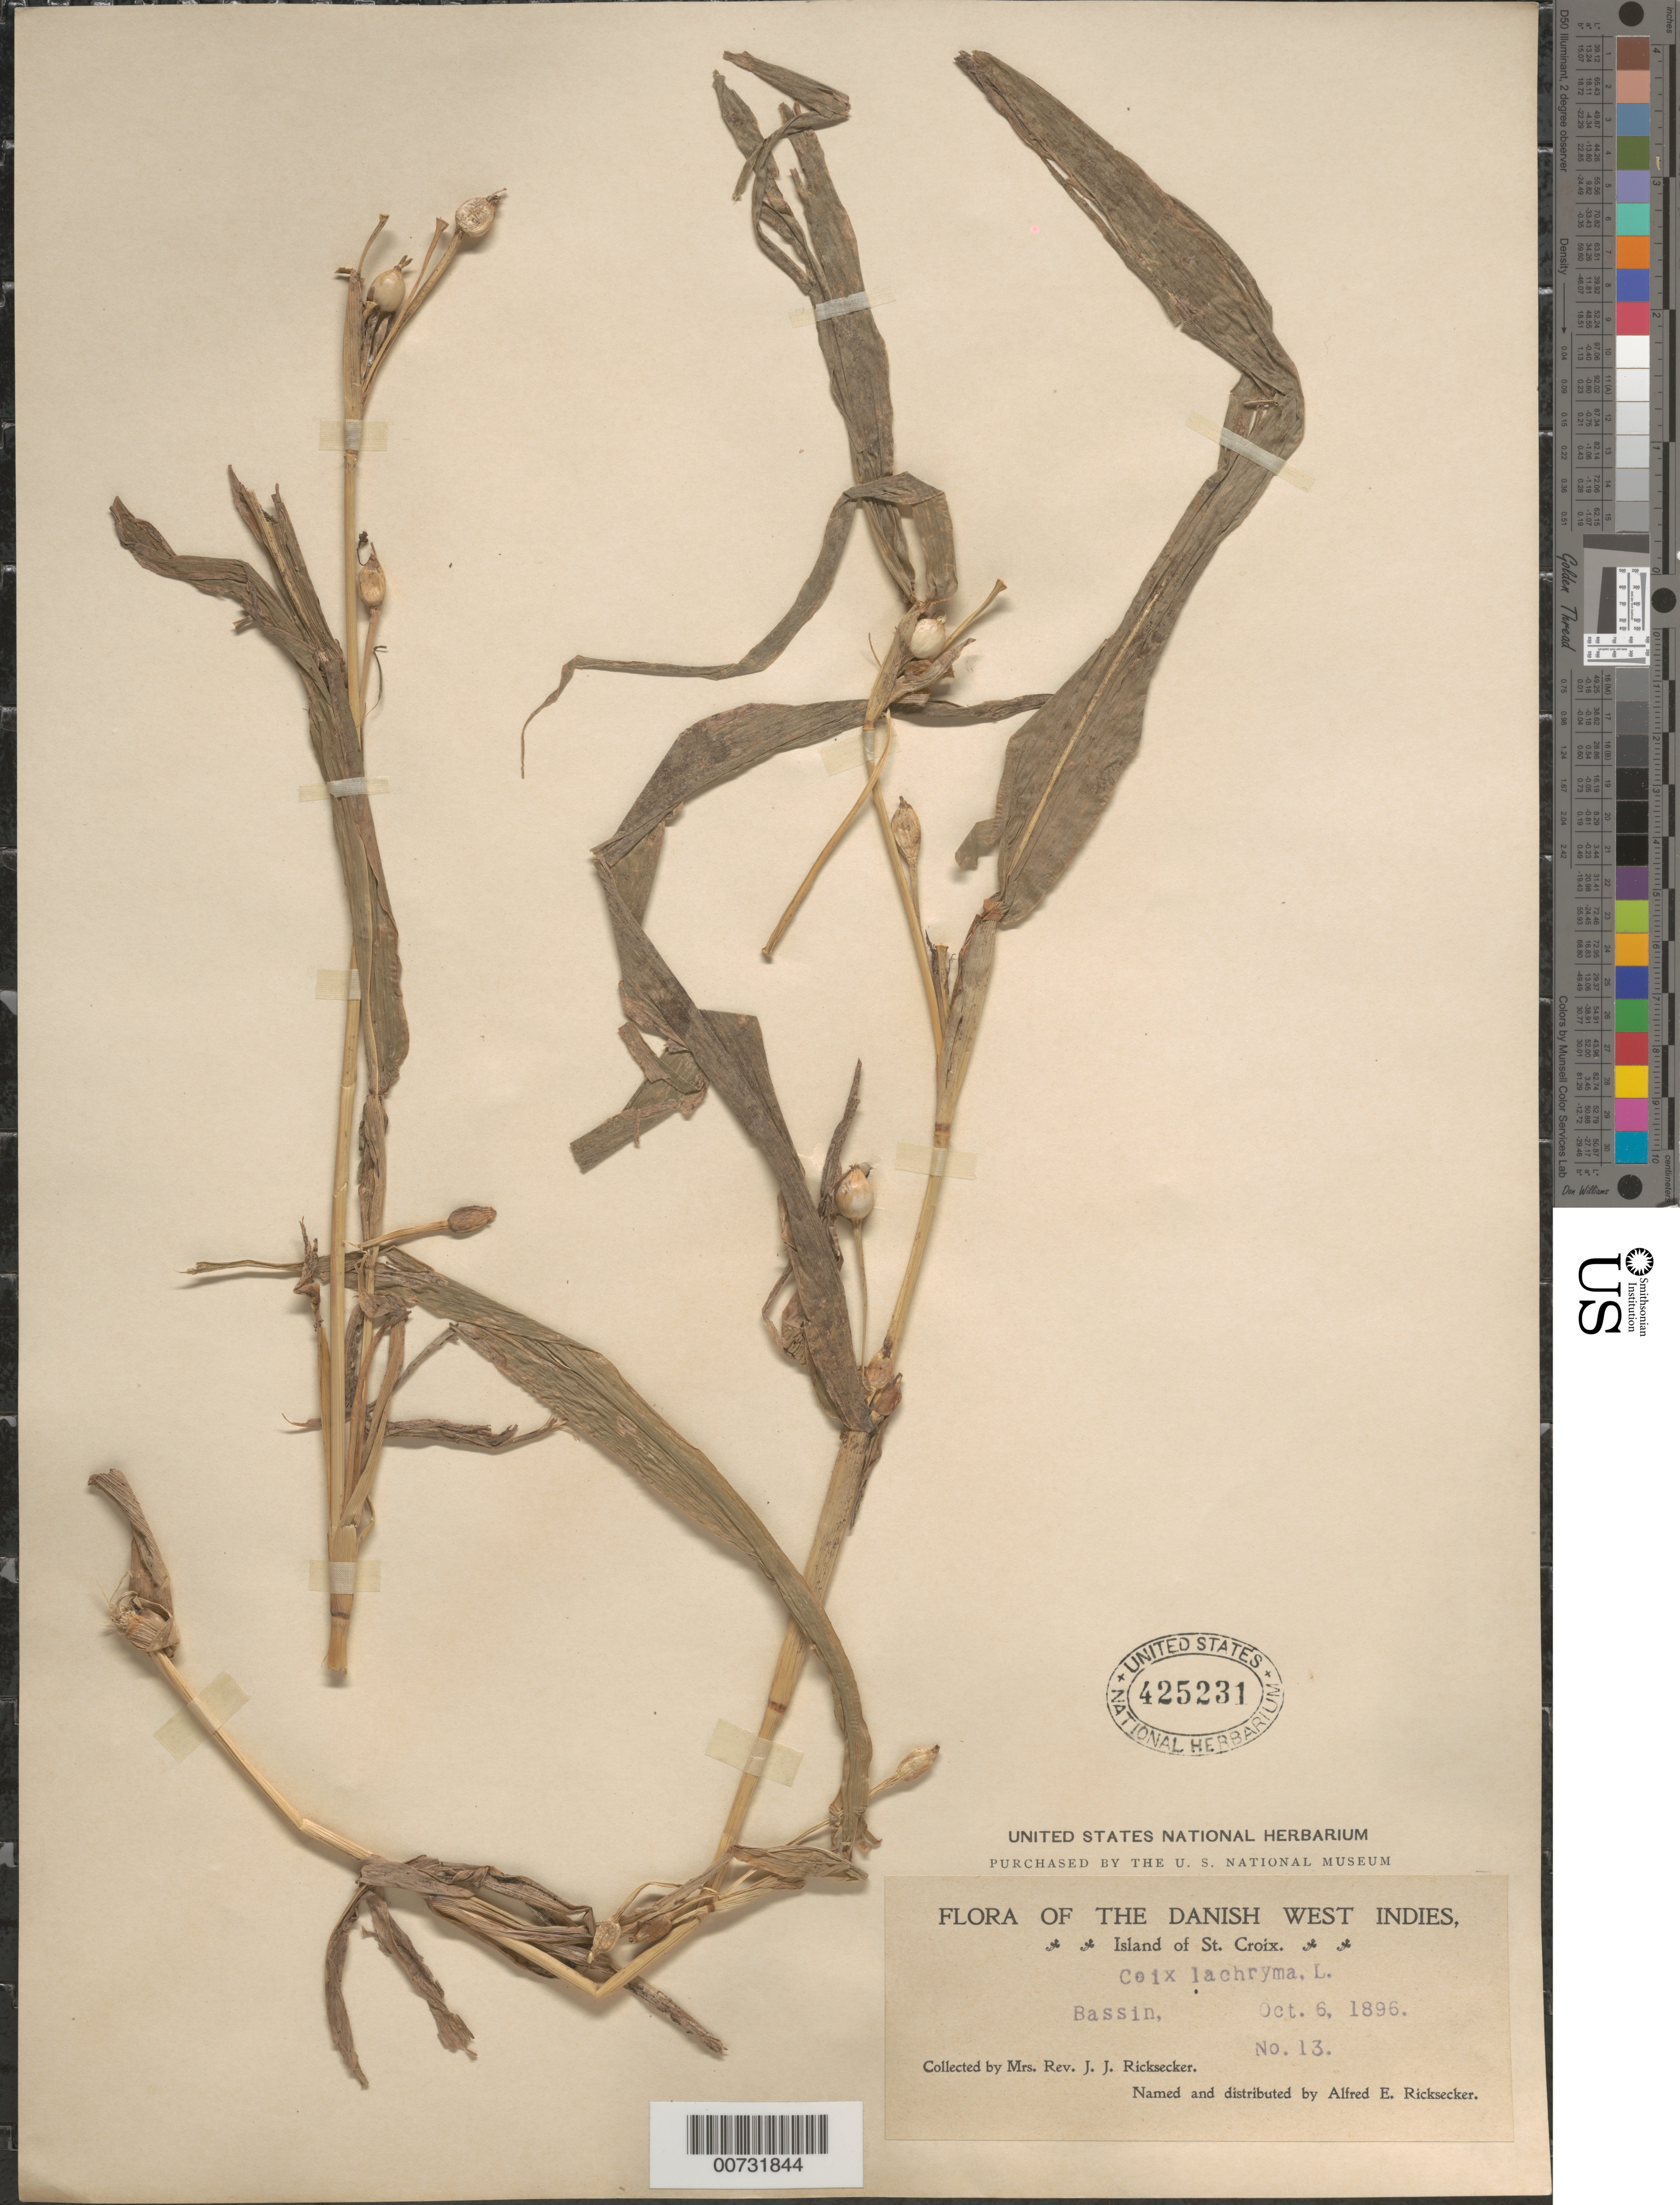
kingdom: Plantae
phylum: Tracheophyta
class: Liliopsida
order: Poales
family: Poaceae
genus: Coix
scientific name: Coix lacryma-jobi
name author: L.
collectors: L. A. Ricksecker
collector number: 13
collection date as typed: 06 Oct 1896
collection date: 1896-10-06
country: U.S. Virgin Islands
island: St. Croix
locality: Bassin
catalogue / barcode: US 425231